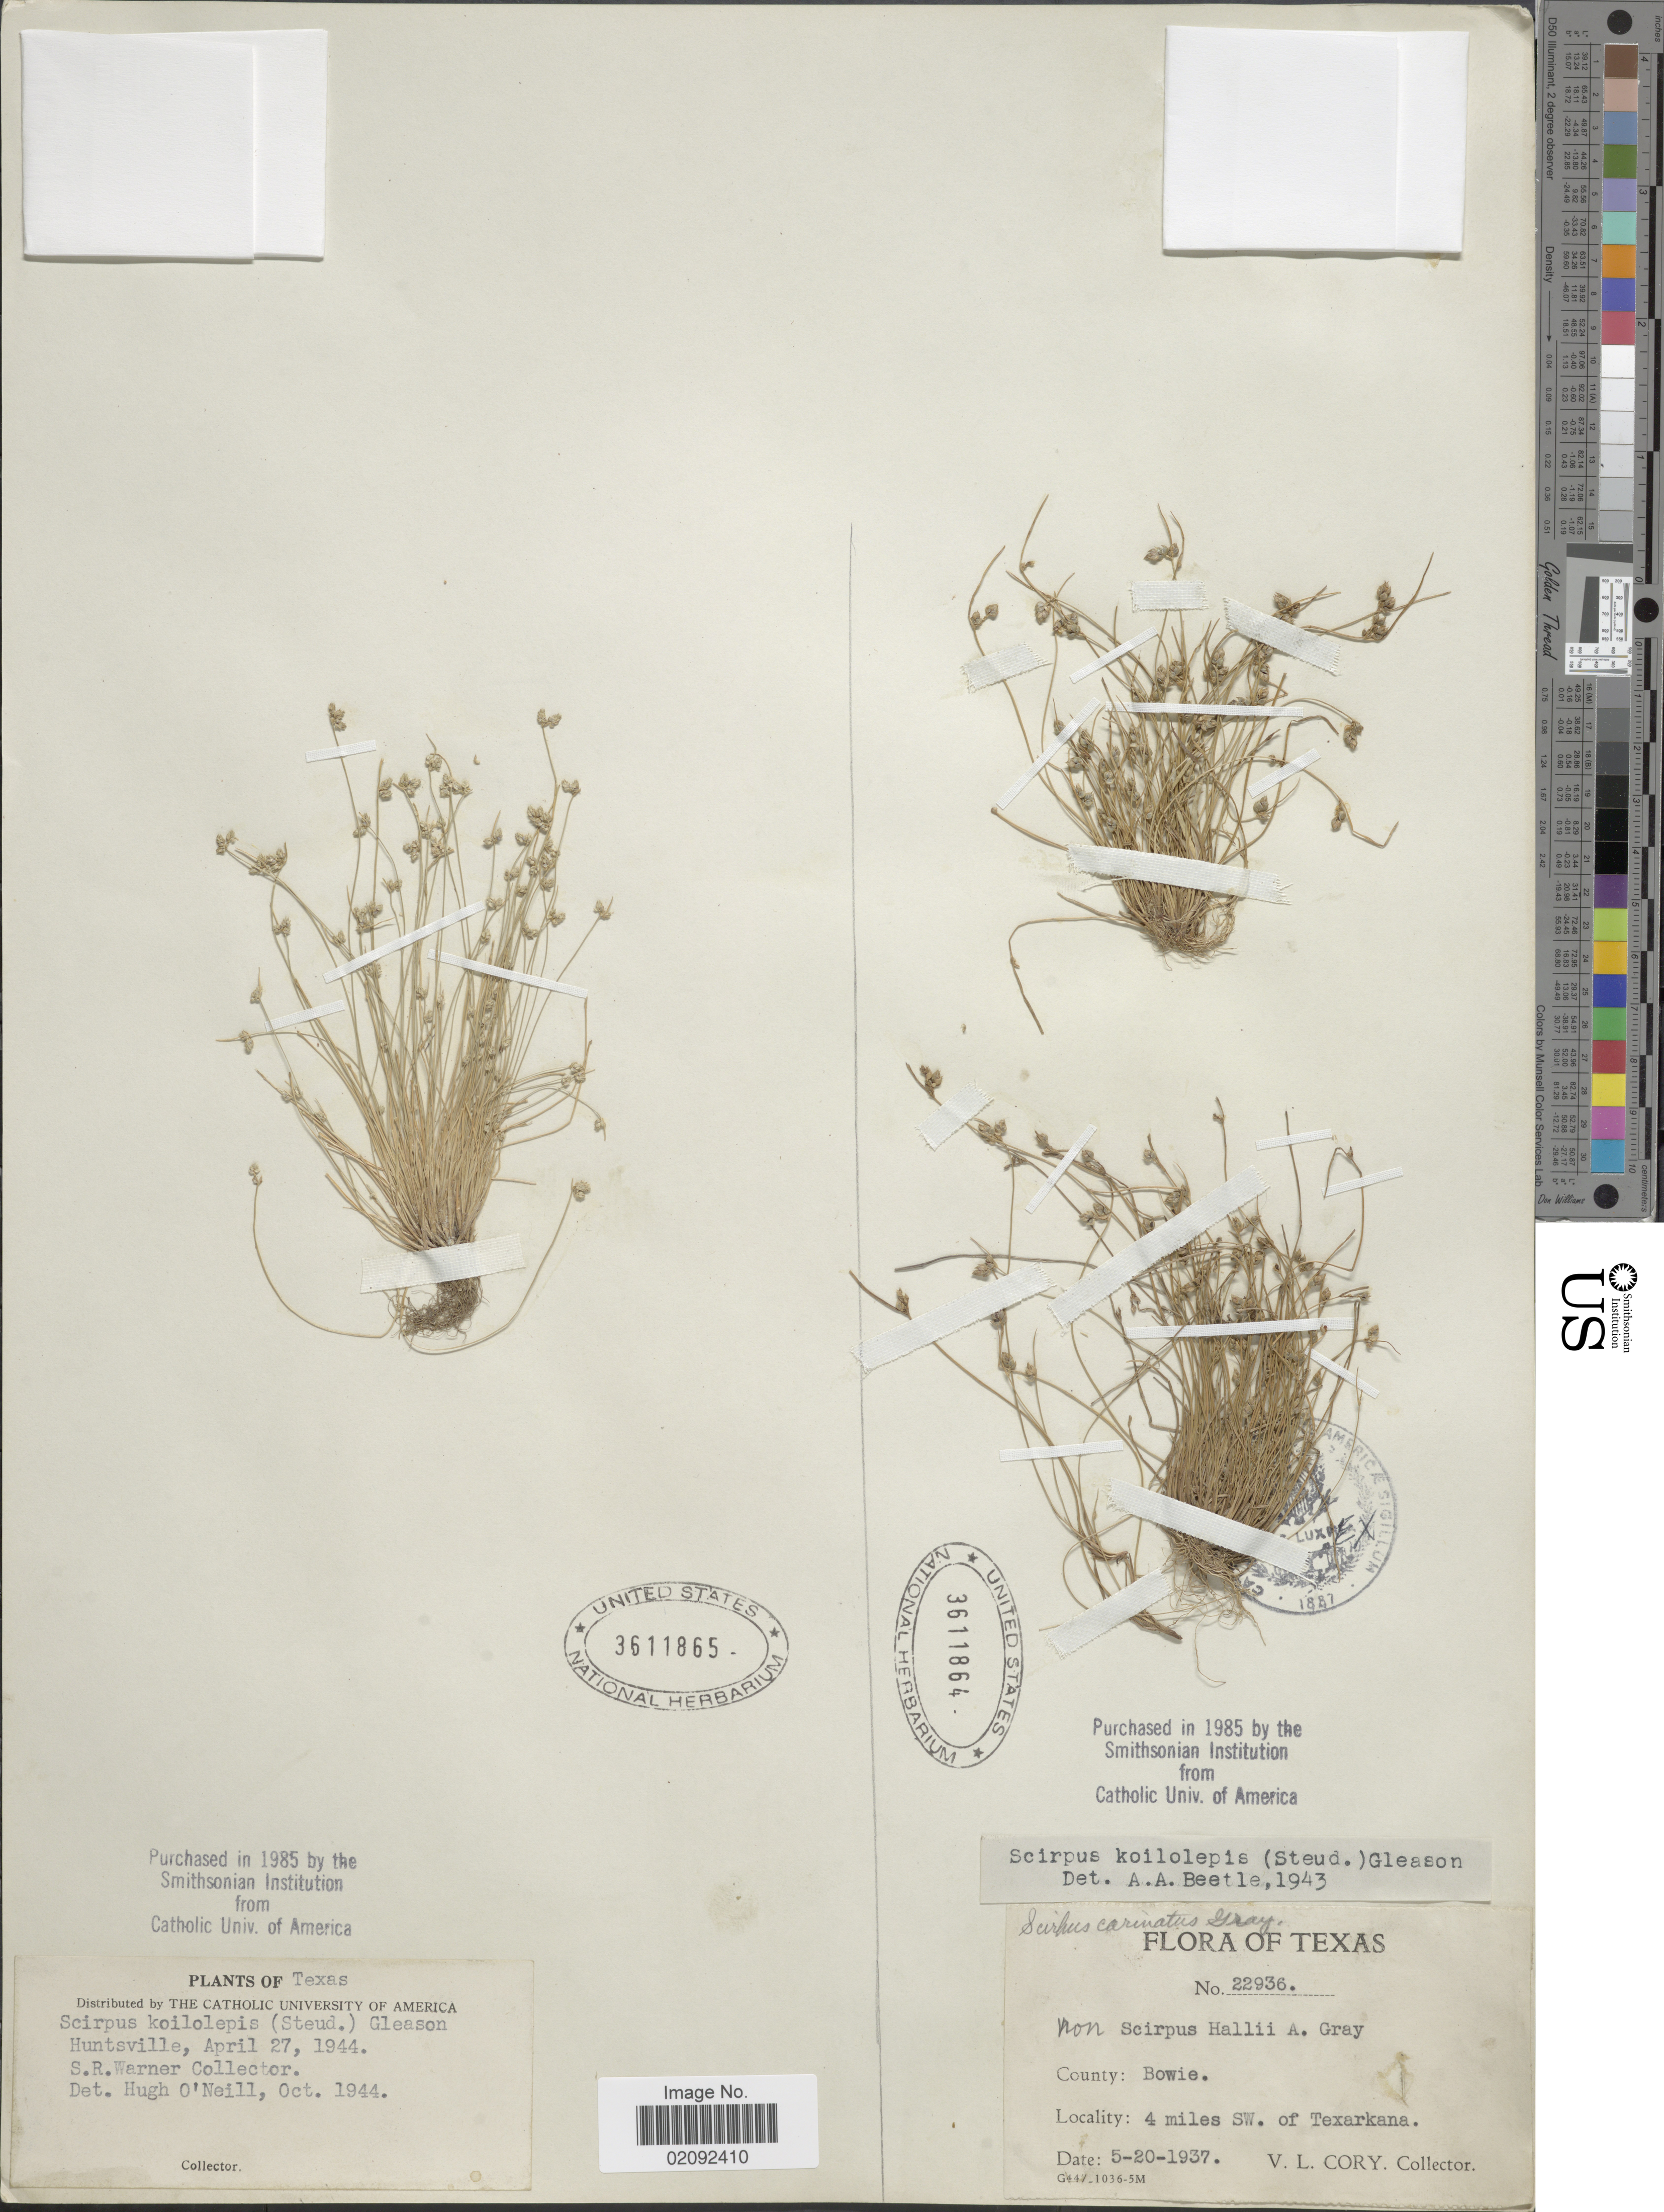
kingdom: Plantae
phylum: Tracheophyta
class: Liliopsida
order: Poales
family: Cyperaceae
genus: Isolepis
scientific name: Isolepis carinata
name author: Hook. & Arn. ex Torr.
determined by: Strong, M. T., (US), Smithsonian Institution - National Museum of Natural History (UNITED STATES)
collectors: V. Cory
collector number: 22936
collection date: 1937-05-20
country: United States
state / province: Texas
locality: County: Bowie, 4 miles SW. of Texarkana.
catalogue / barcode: US 3611864-2